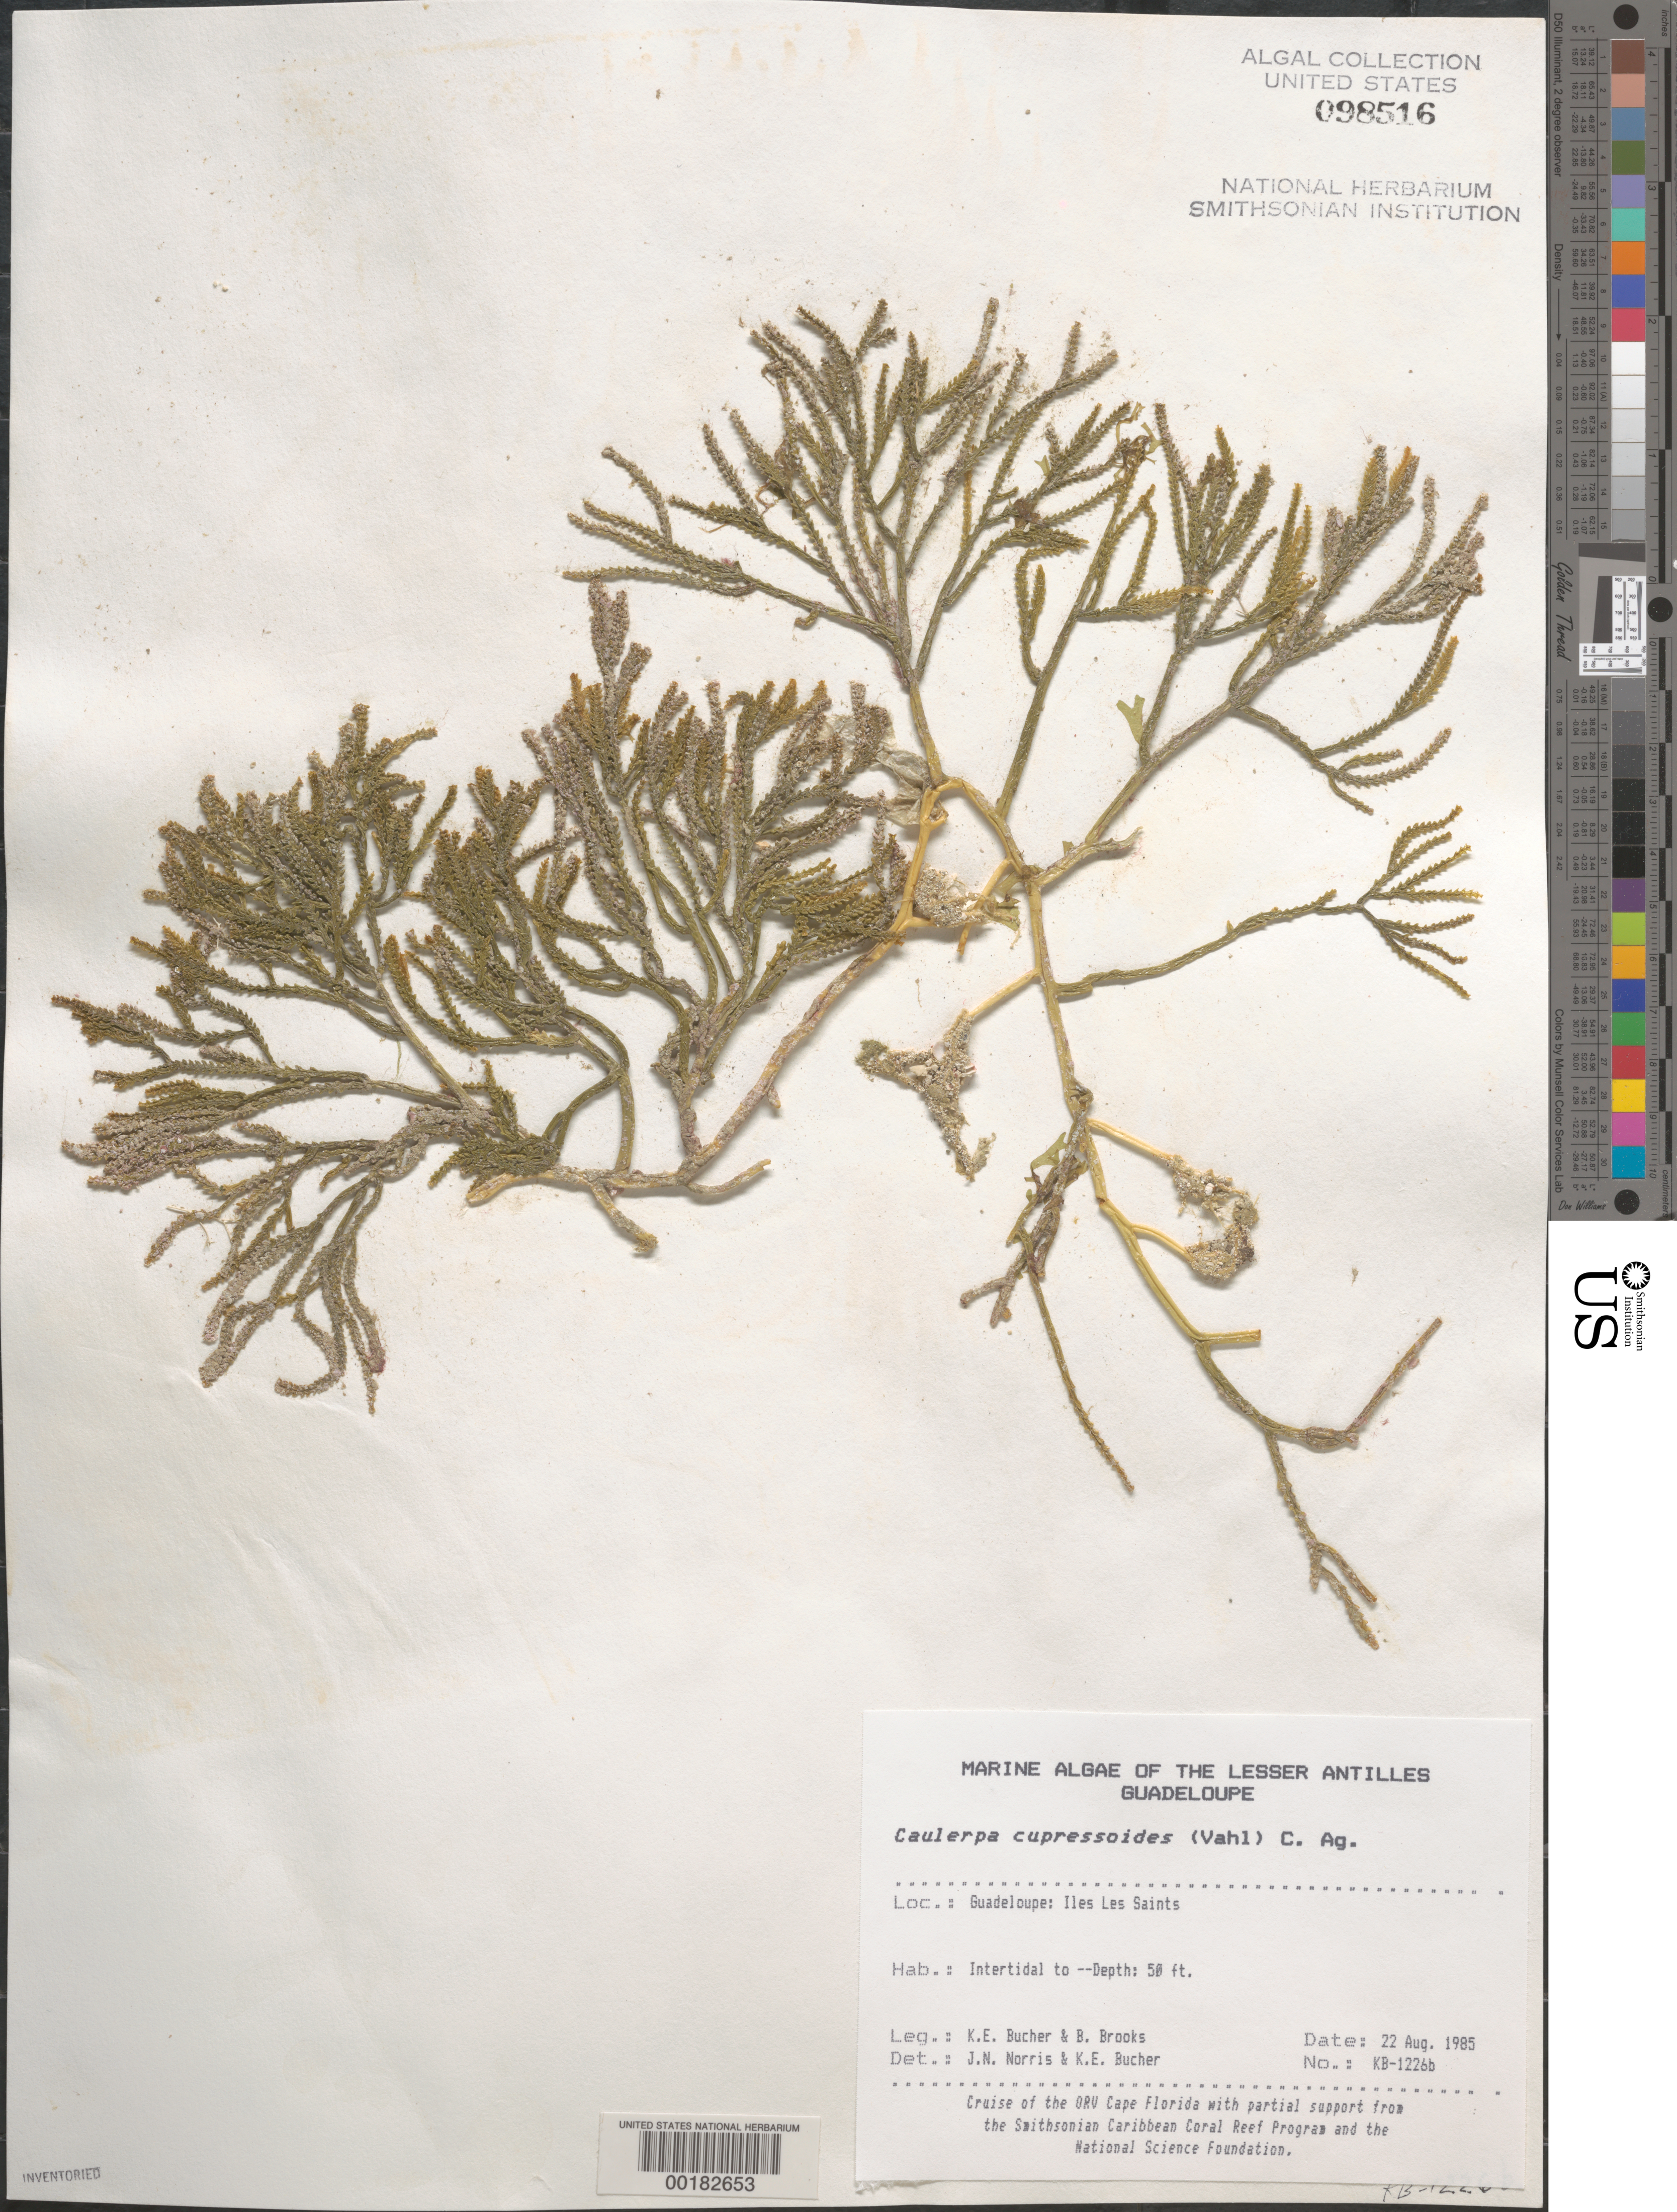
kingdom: Plantae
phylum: Chlorophyta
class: Ulvophyceae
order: Bryopsidales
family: Caulerpaceae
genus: Caulerpa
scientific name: Caulerpa cupressoides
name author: (Vahl) C. Agardh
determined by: Norris, J. N.; Bucher, K. E.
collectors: K. E. Bucher & B. Brooks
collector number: Kb-1226b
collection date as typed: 22 Aug 1985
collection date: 1985-08-22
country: Guadeloupe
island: Iles des Saintes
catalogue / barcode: US 98516